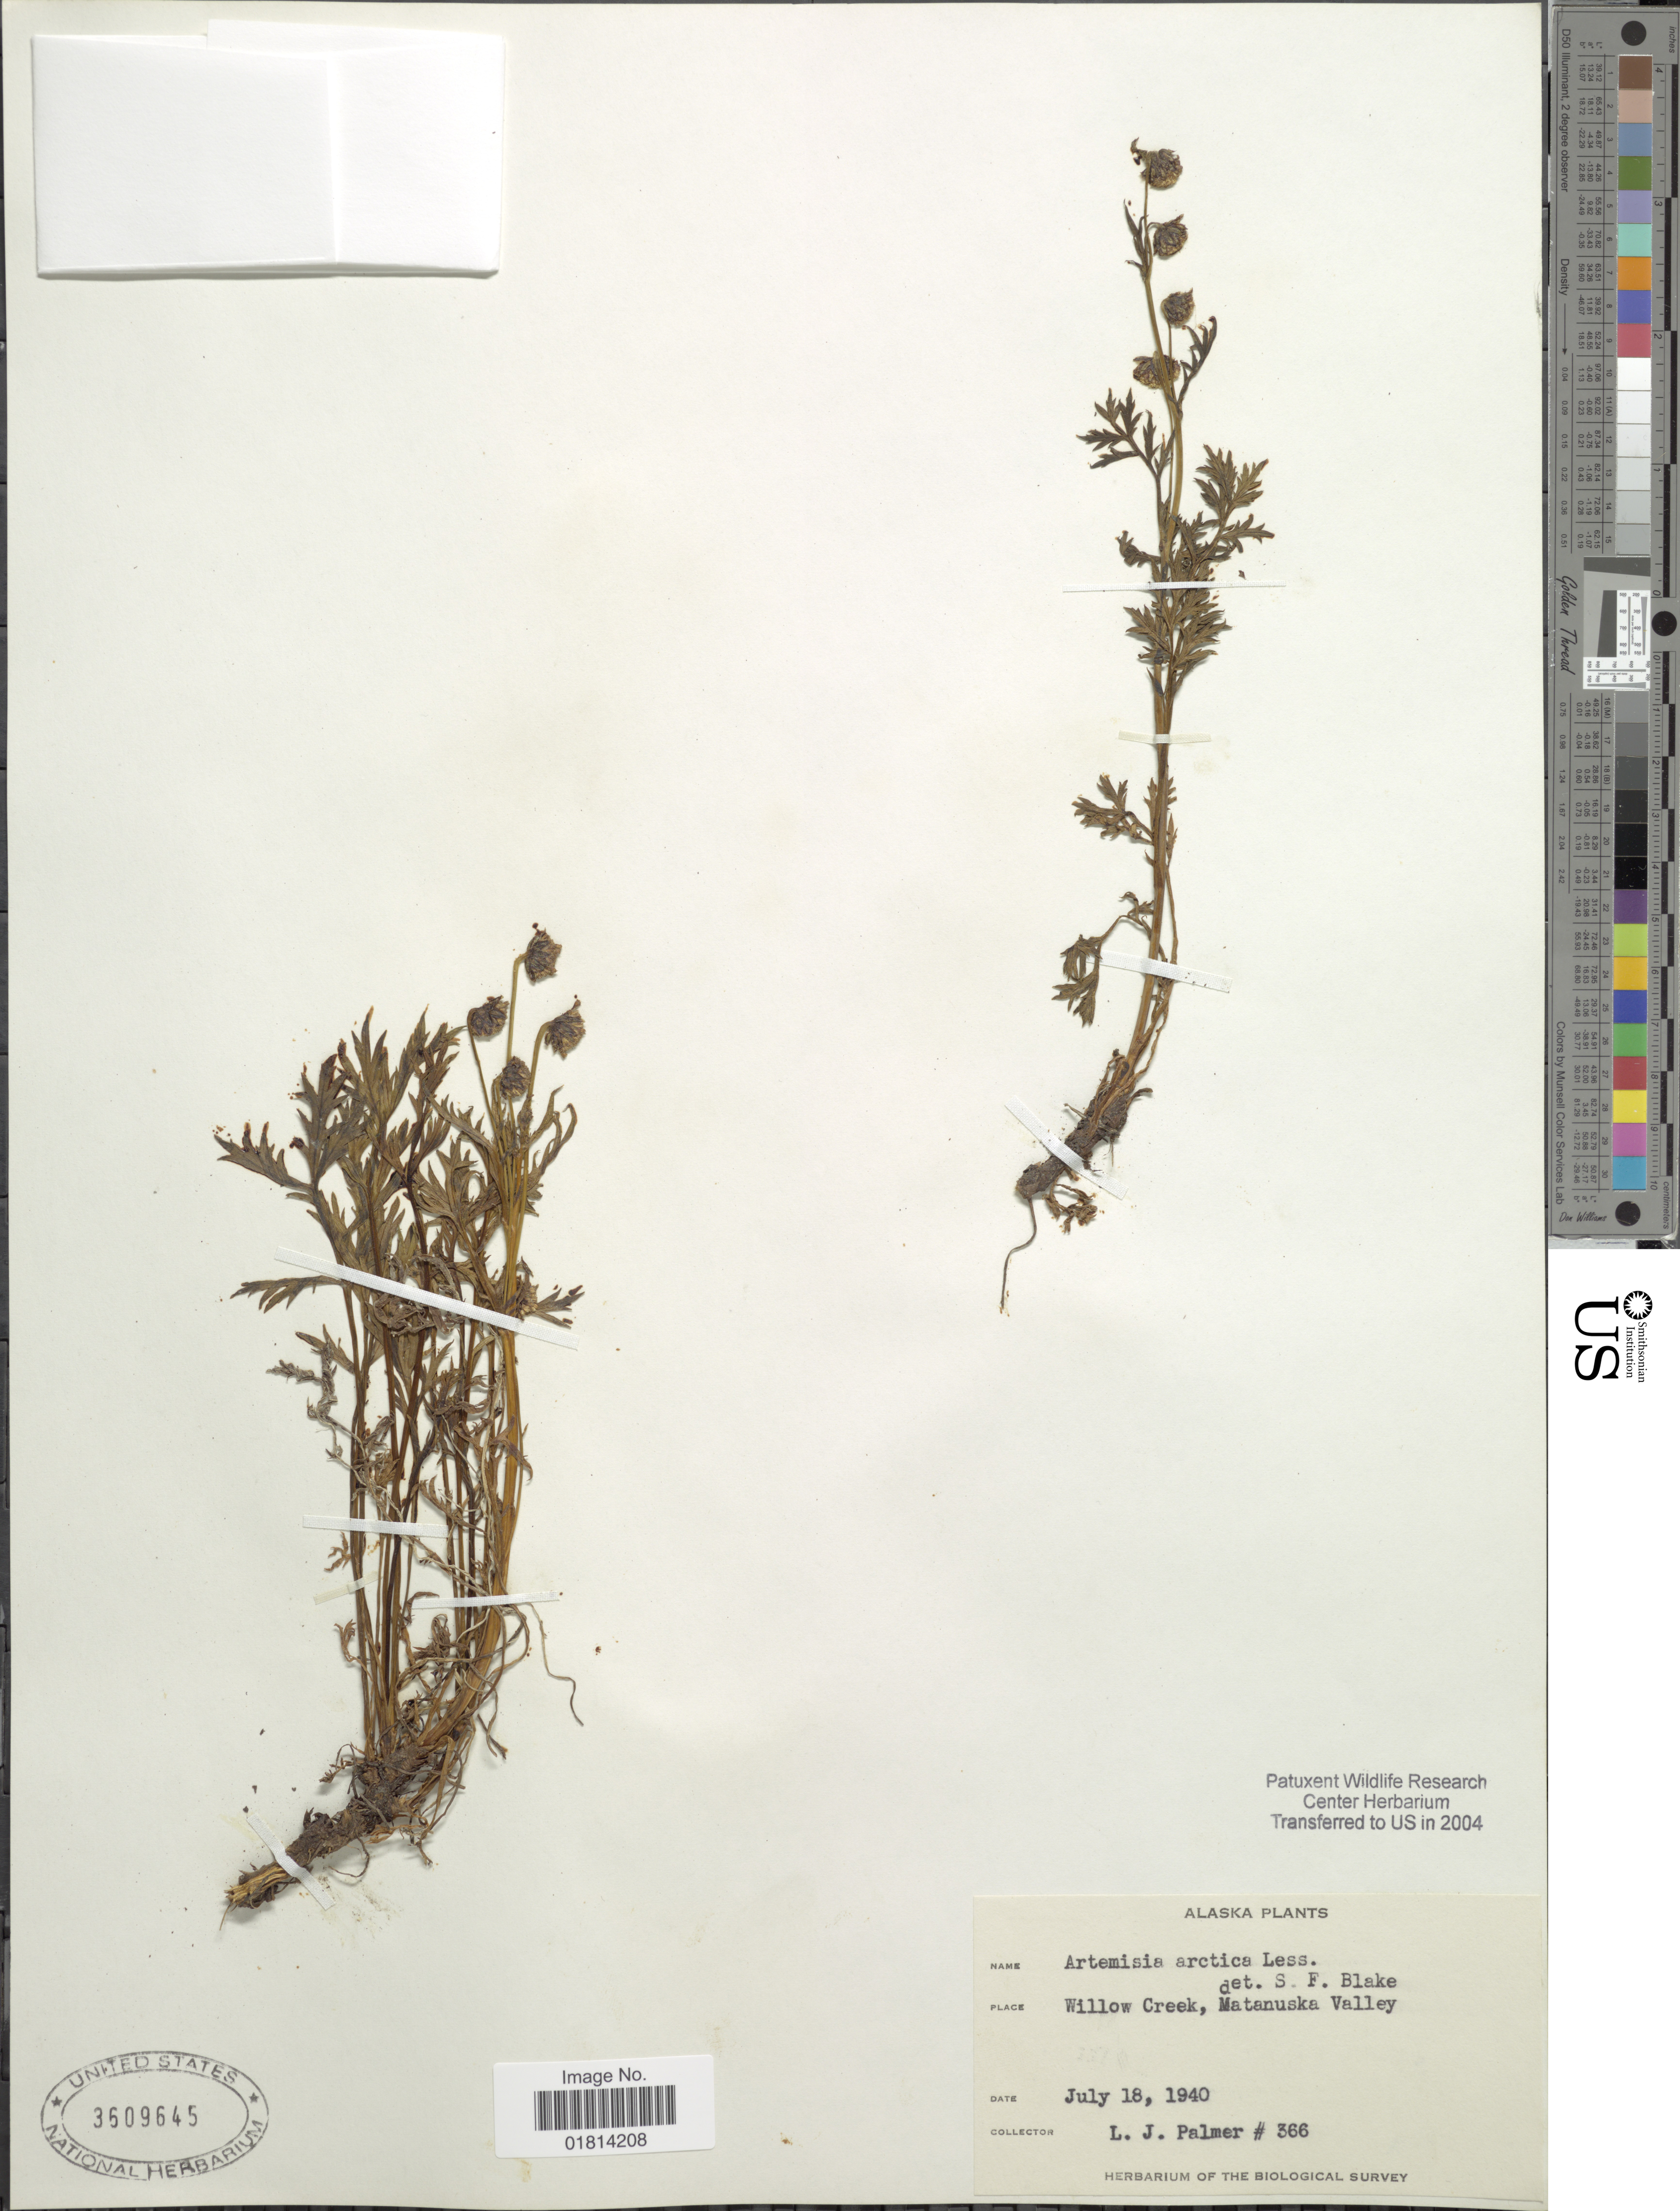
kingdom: Plantae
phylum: Tracheophyta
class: Magnoliopsida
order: Asterales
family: Asteraceae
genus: Artemisia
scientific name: Artemisia arctica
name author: Less.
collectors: L. J. Palmer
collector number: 366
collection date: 1940-07-18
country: United States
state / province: Alaska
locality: Willow Creek, Matanuska Valley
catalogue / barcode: US 3609645